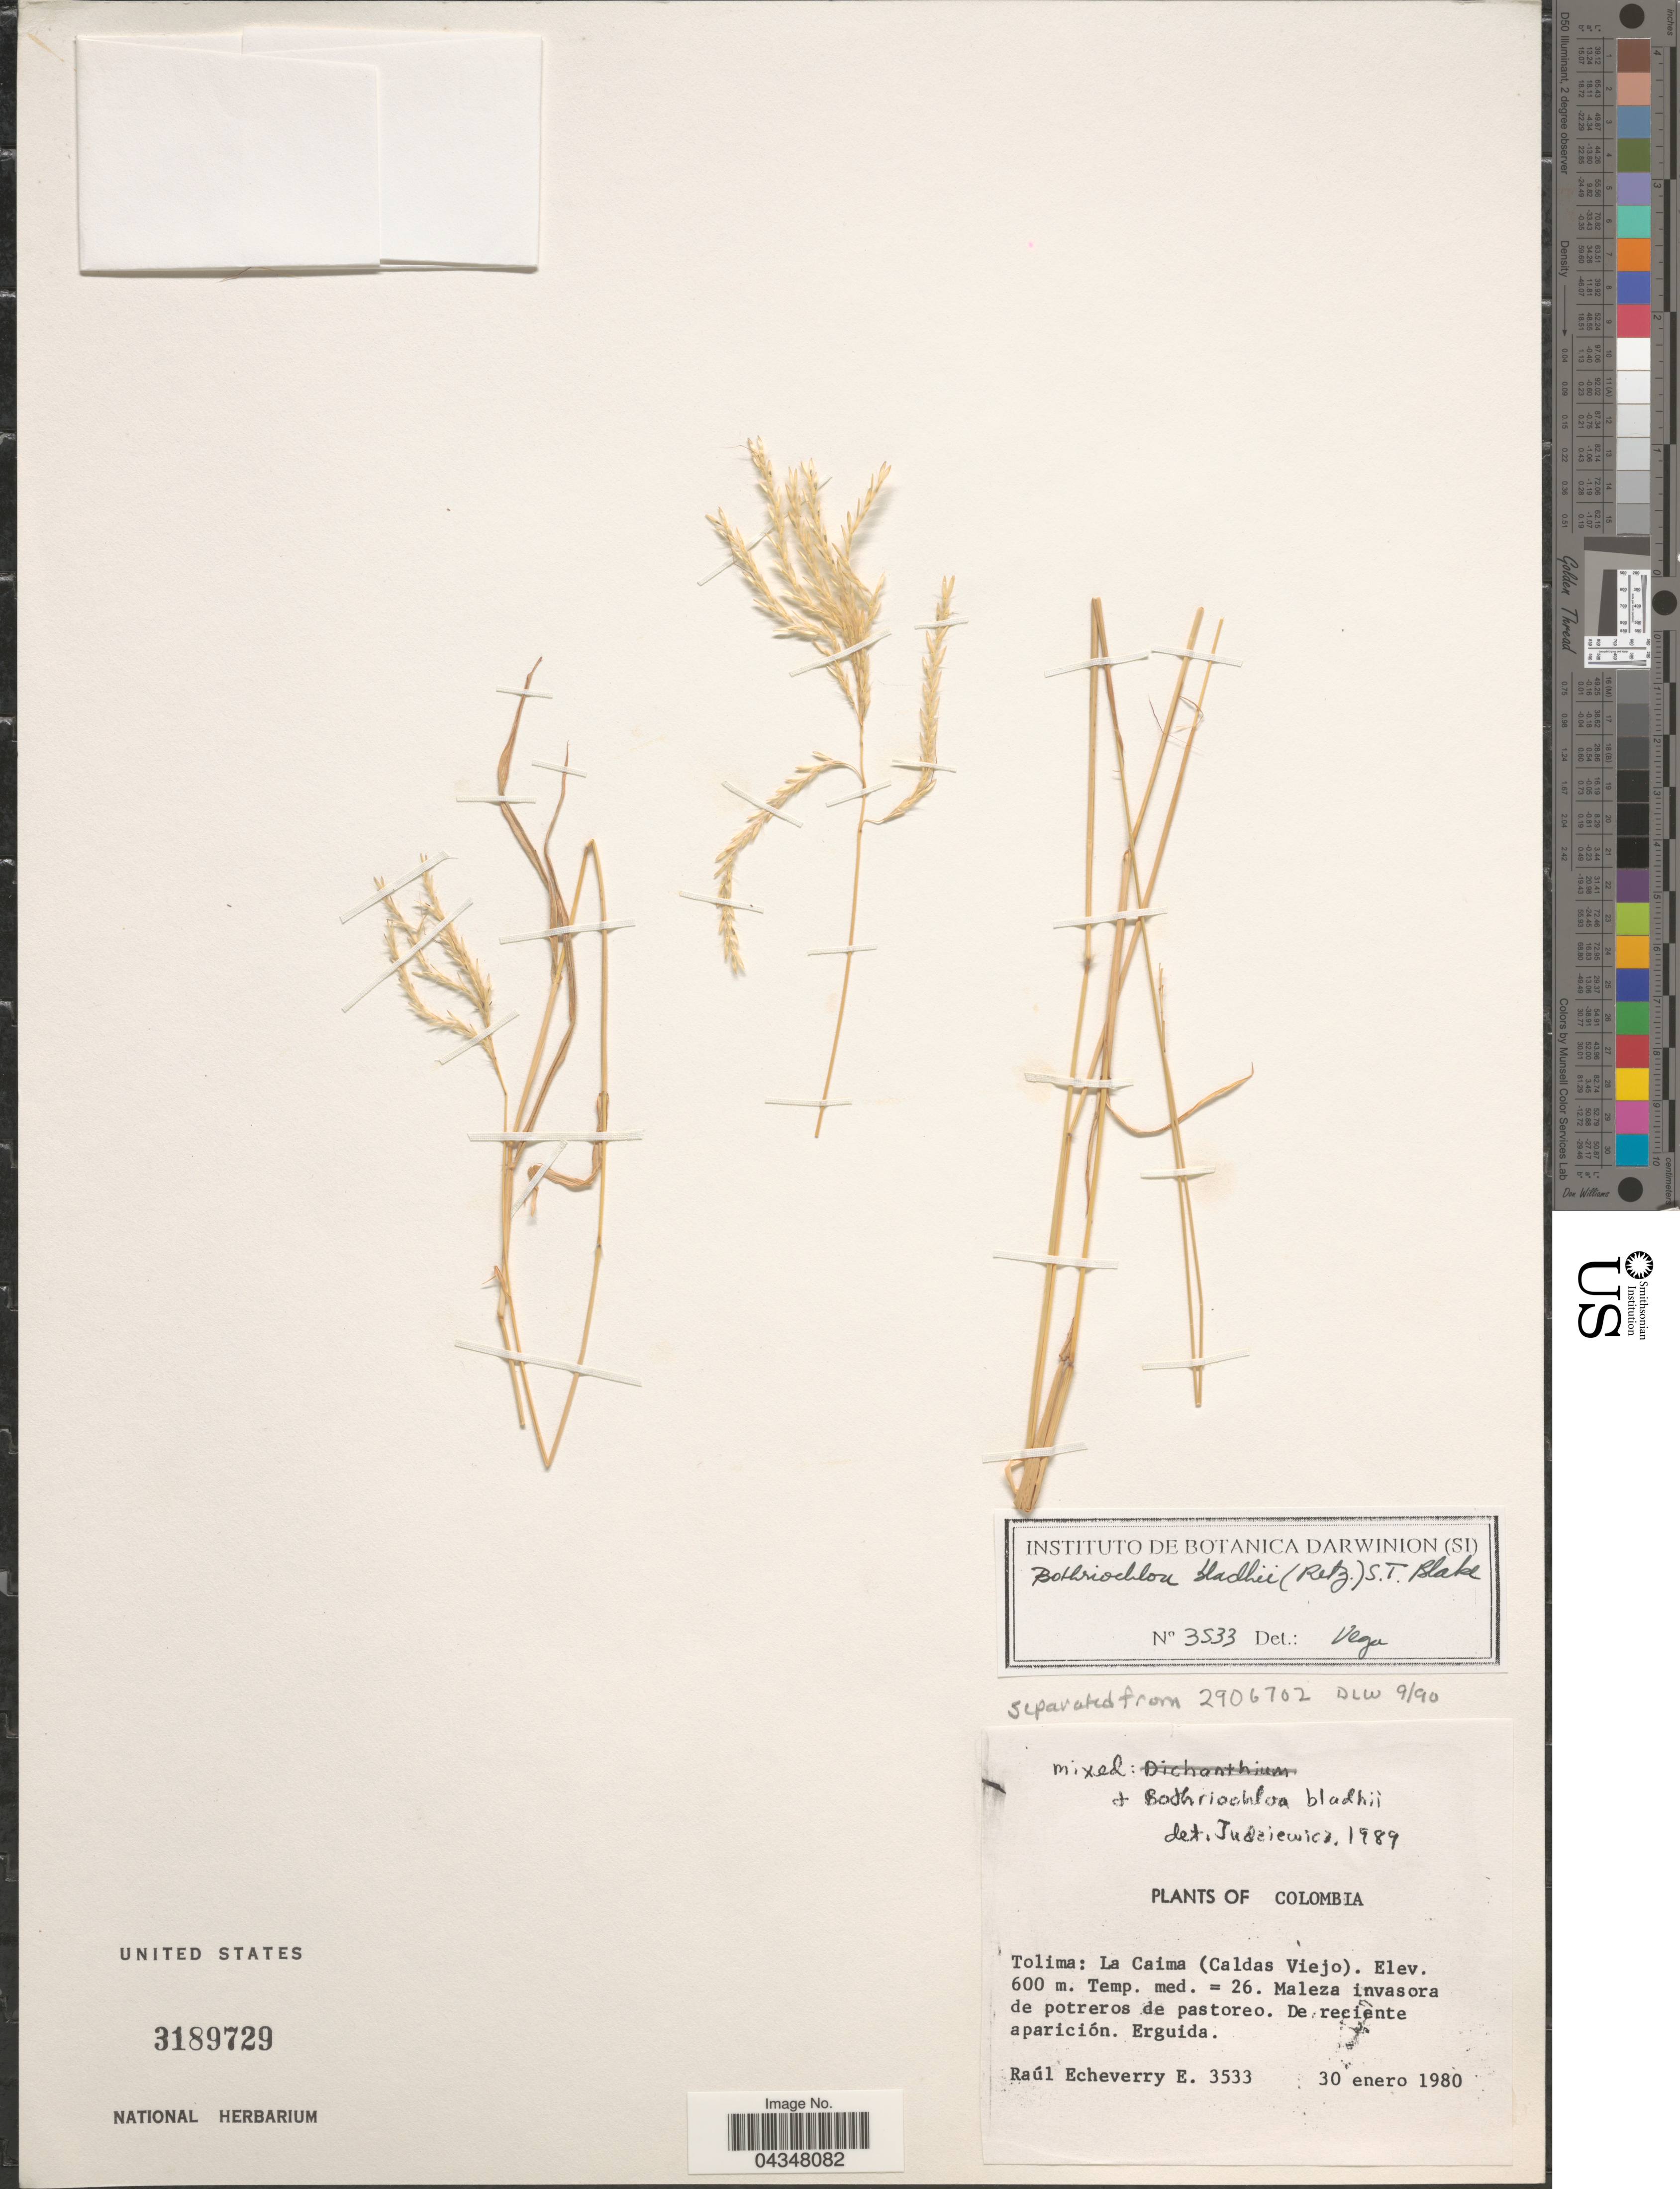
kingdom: Plantae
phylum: Tracheophyta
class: Liliopsida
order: Poales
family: Poaceae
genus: Bothriochloa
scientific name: Bothriochloa bladhii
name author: (Retz.) S.T. Blake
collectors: R. Echeverry E.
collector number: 3533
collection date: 1980-01-30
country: Colombia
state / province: Tolima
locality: La Caima (Caldas Viejo).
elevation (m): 600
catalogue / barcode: US 3189729